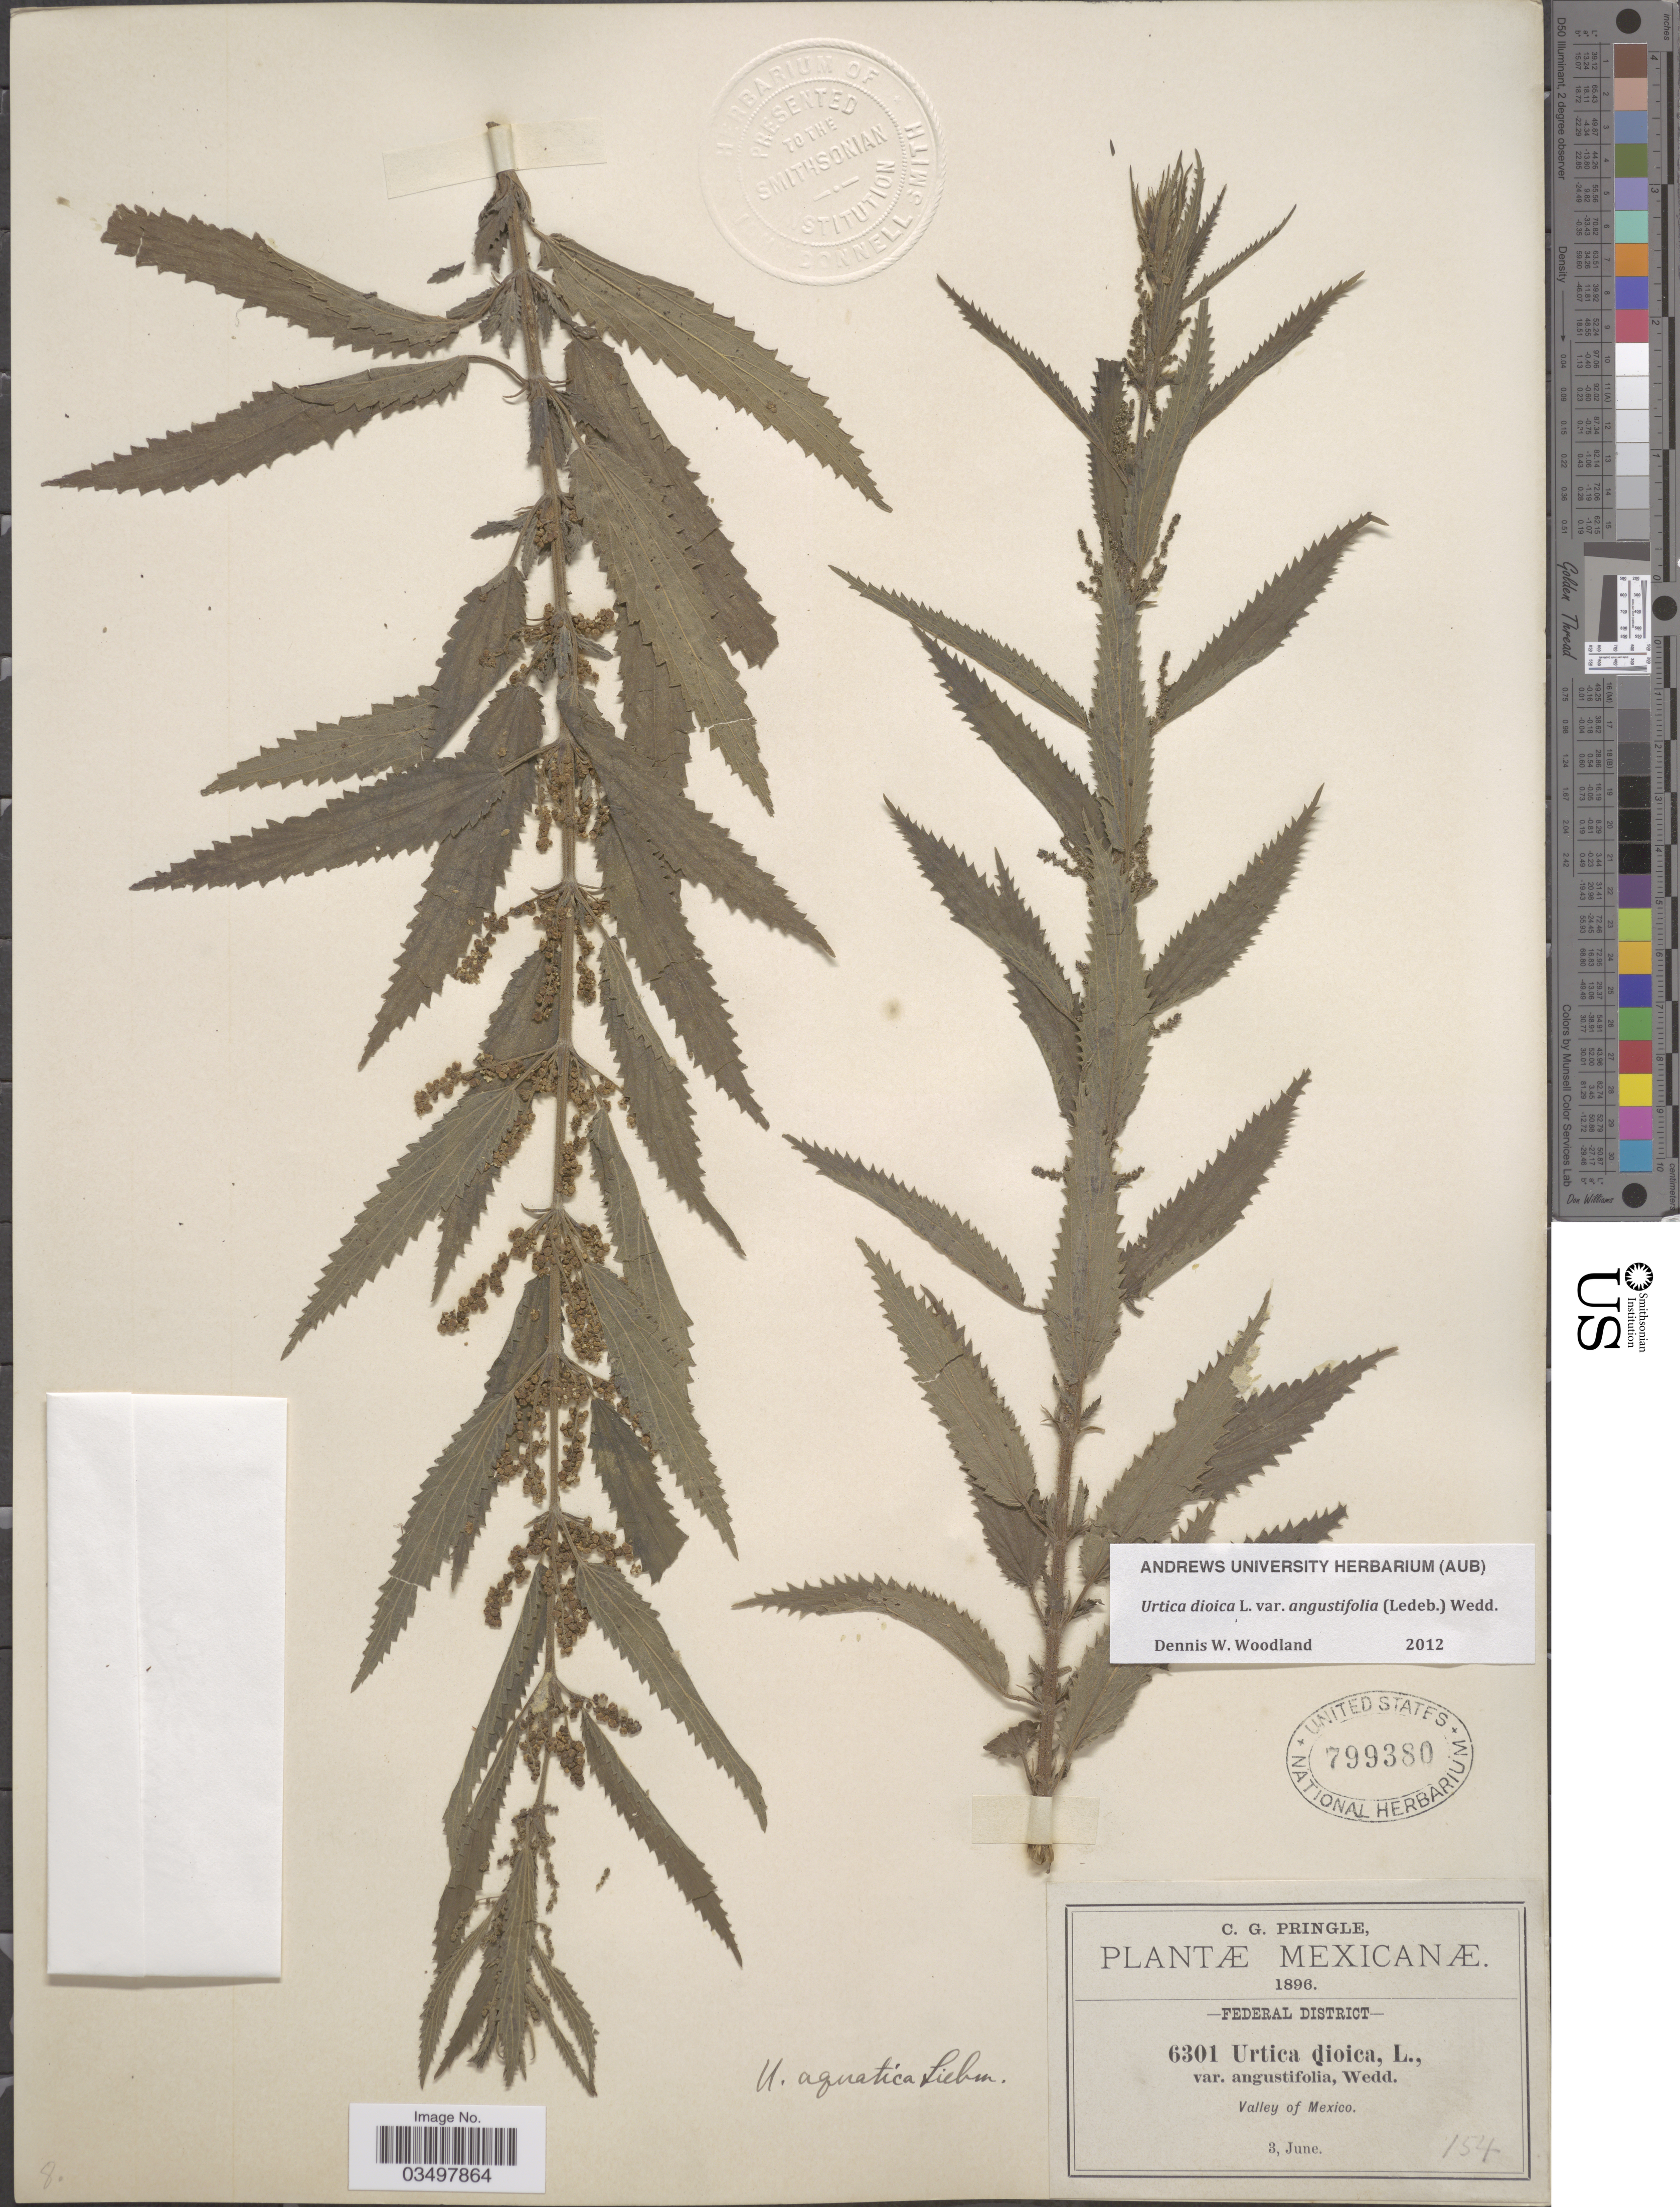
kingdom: Plantae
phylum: Tracheophyta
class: Magnoliopsida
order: Rosales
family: Urticaceae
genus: Urtica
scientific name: Urtica gracilis subsp. aquatica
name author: (Liebm.) Weigend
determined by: Strong, Mark T., (BOT), Smithsonian Institution - National Museum of Natural History (UNITED STATES)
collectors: C. G. Pringle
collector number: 6301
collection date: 1896-06-03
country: Mexico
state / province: Distrito Federal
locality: Federal District. Valley of Mexico.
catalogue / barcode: US 799380